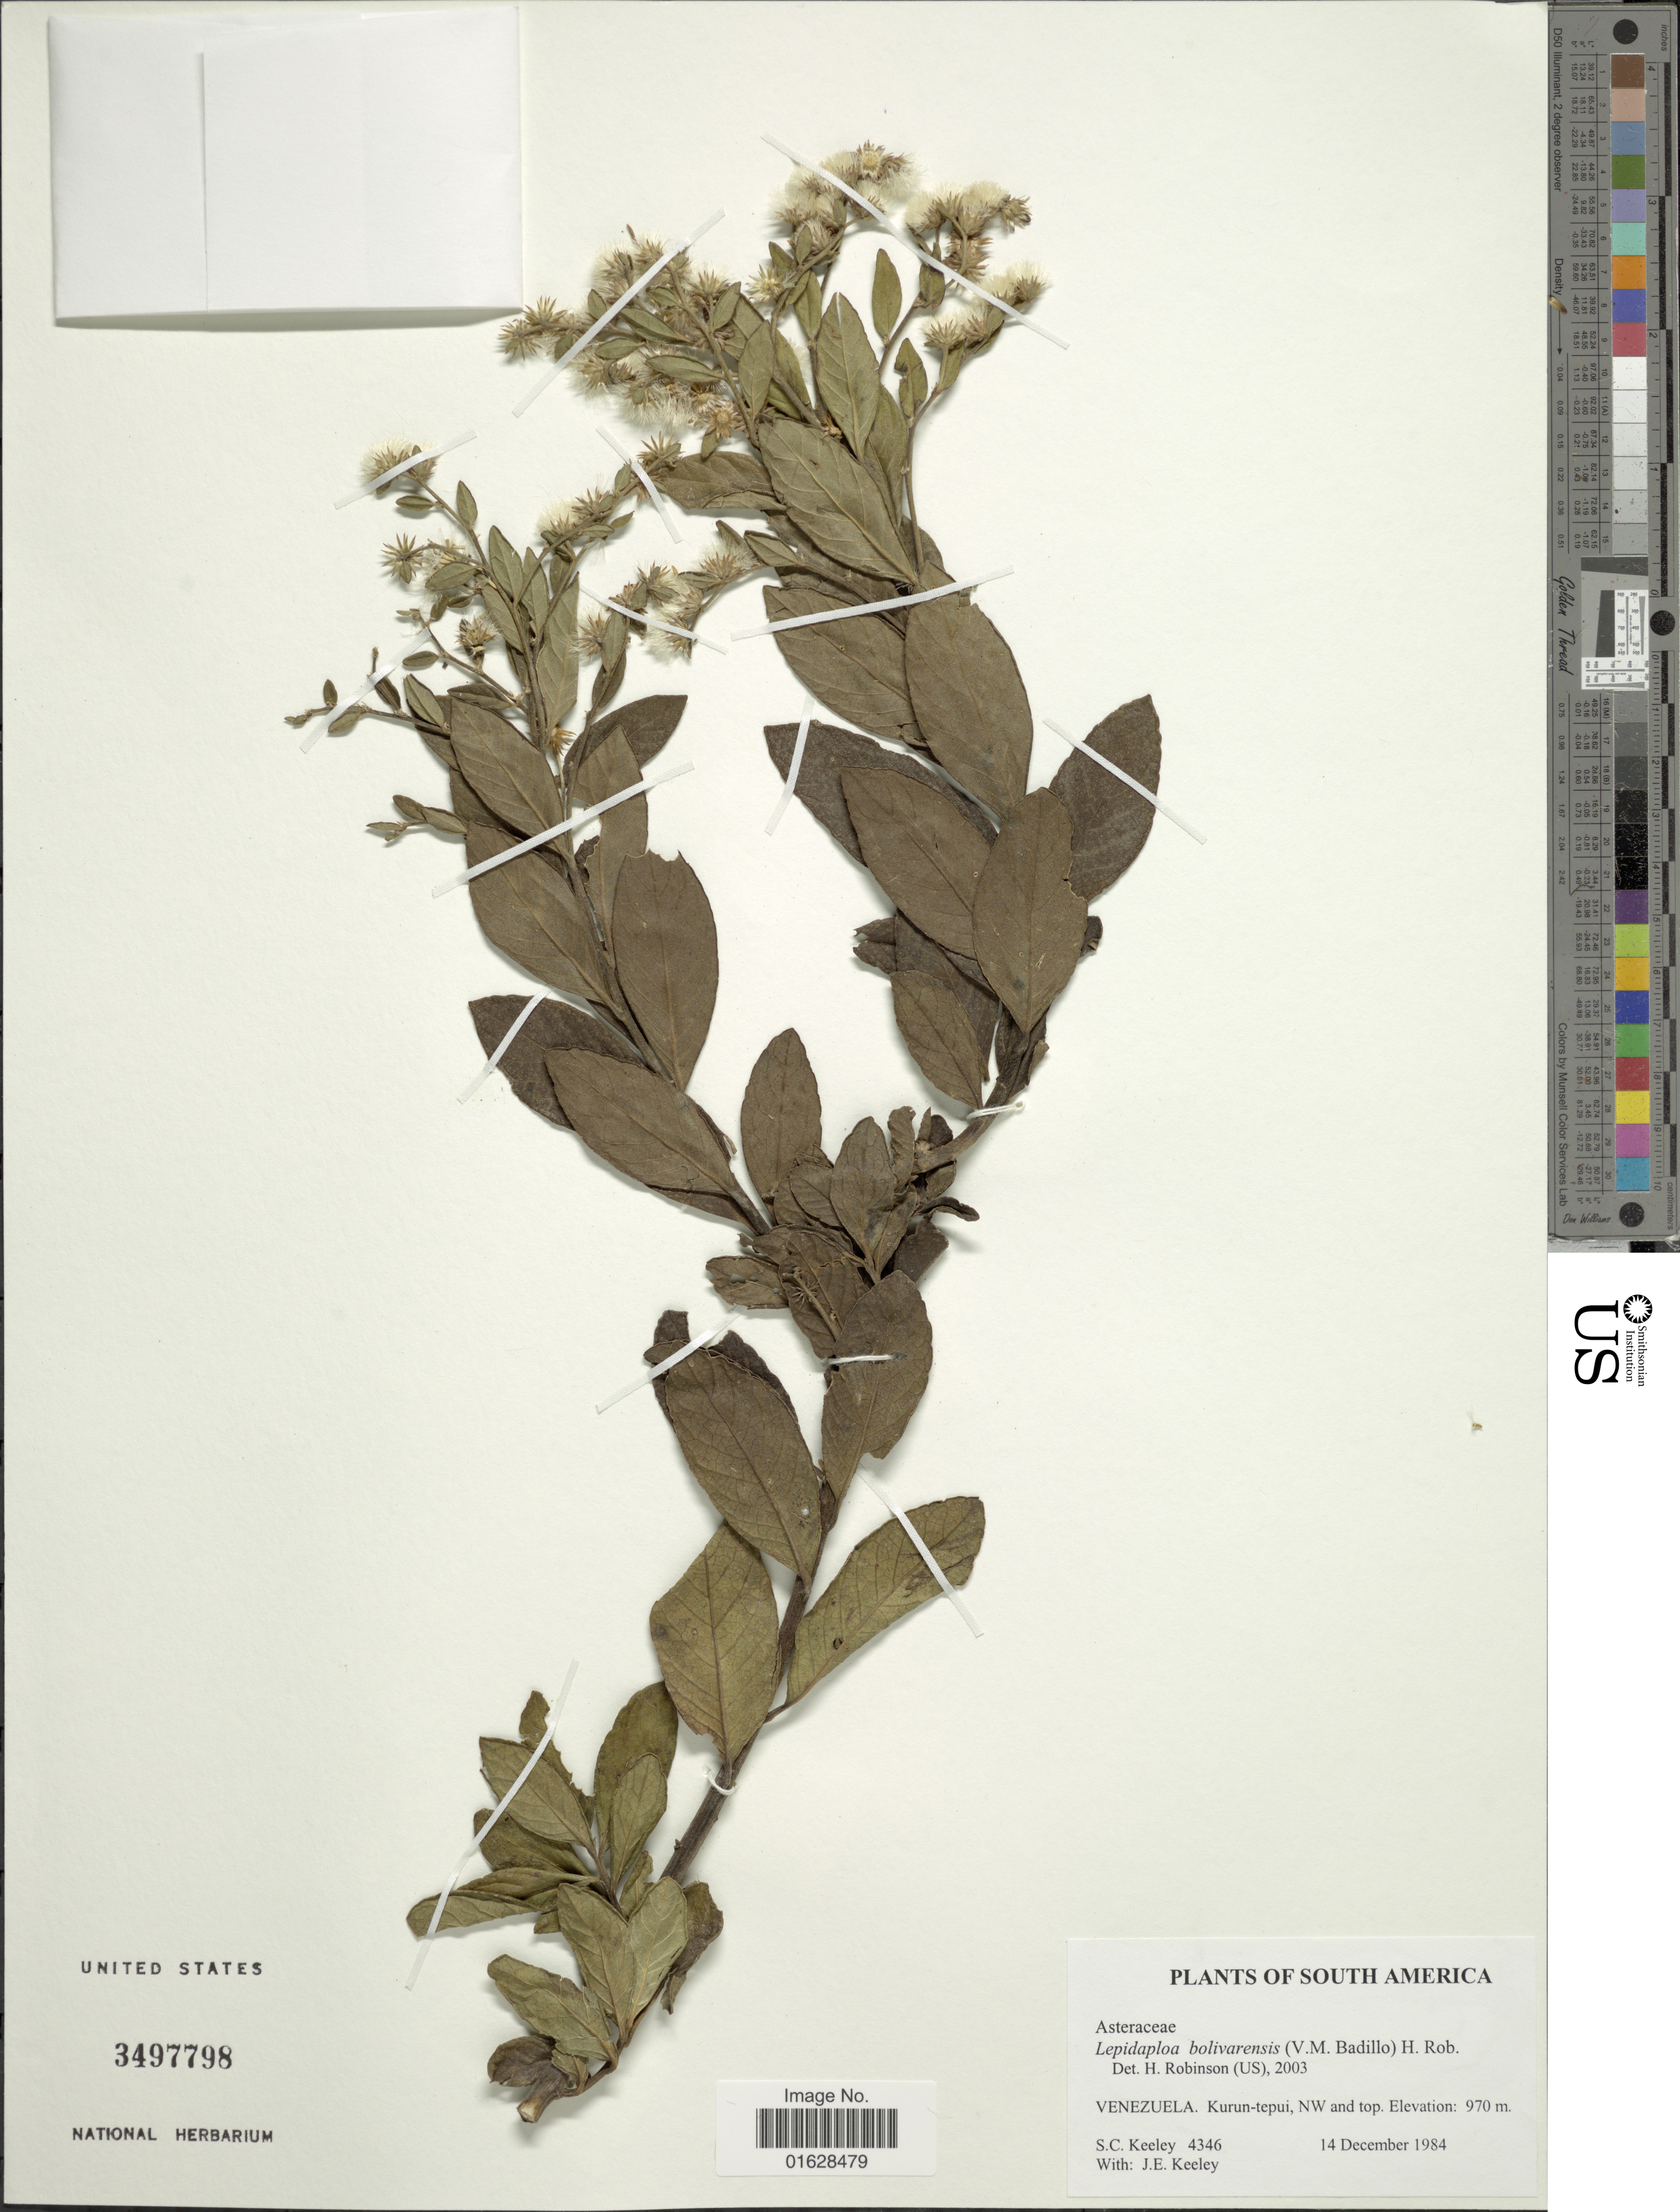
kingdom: Plantae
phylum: Tracheophyta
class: Magnoliopsida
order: Asterales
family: Asteraceae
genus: Lepidaploa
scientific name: Lepidaploa bolivarensis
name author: (V.M. Badillo) H. Rob.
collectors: S. C. Keeley & J. E. Keeley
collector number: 4346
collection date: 1984-12-14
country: Venezuela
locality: South America. Venezuela. Kurun-tepui, NW and top.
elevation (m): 970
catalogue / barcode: US 3497798